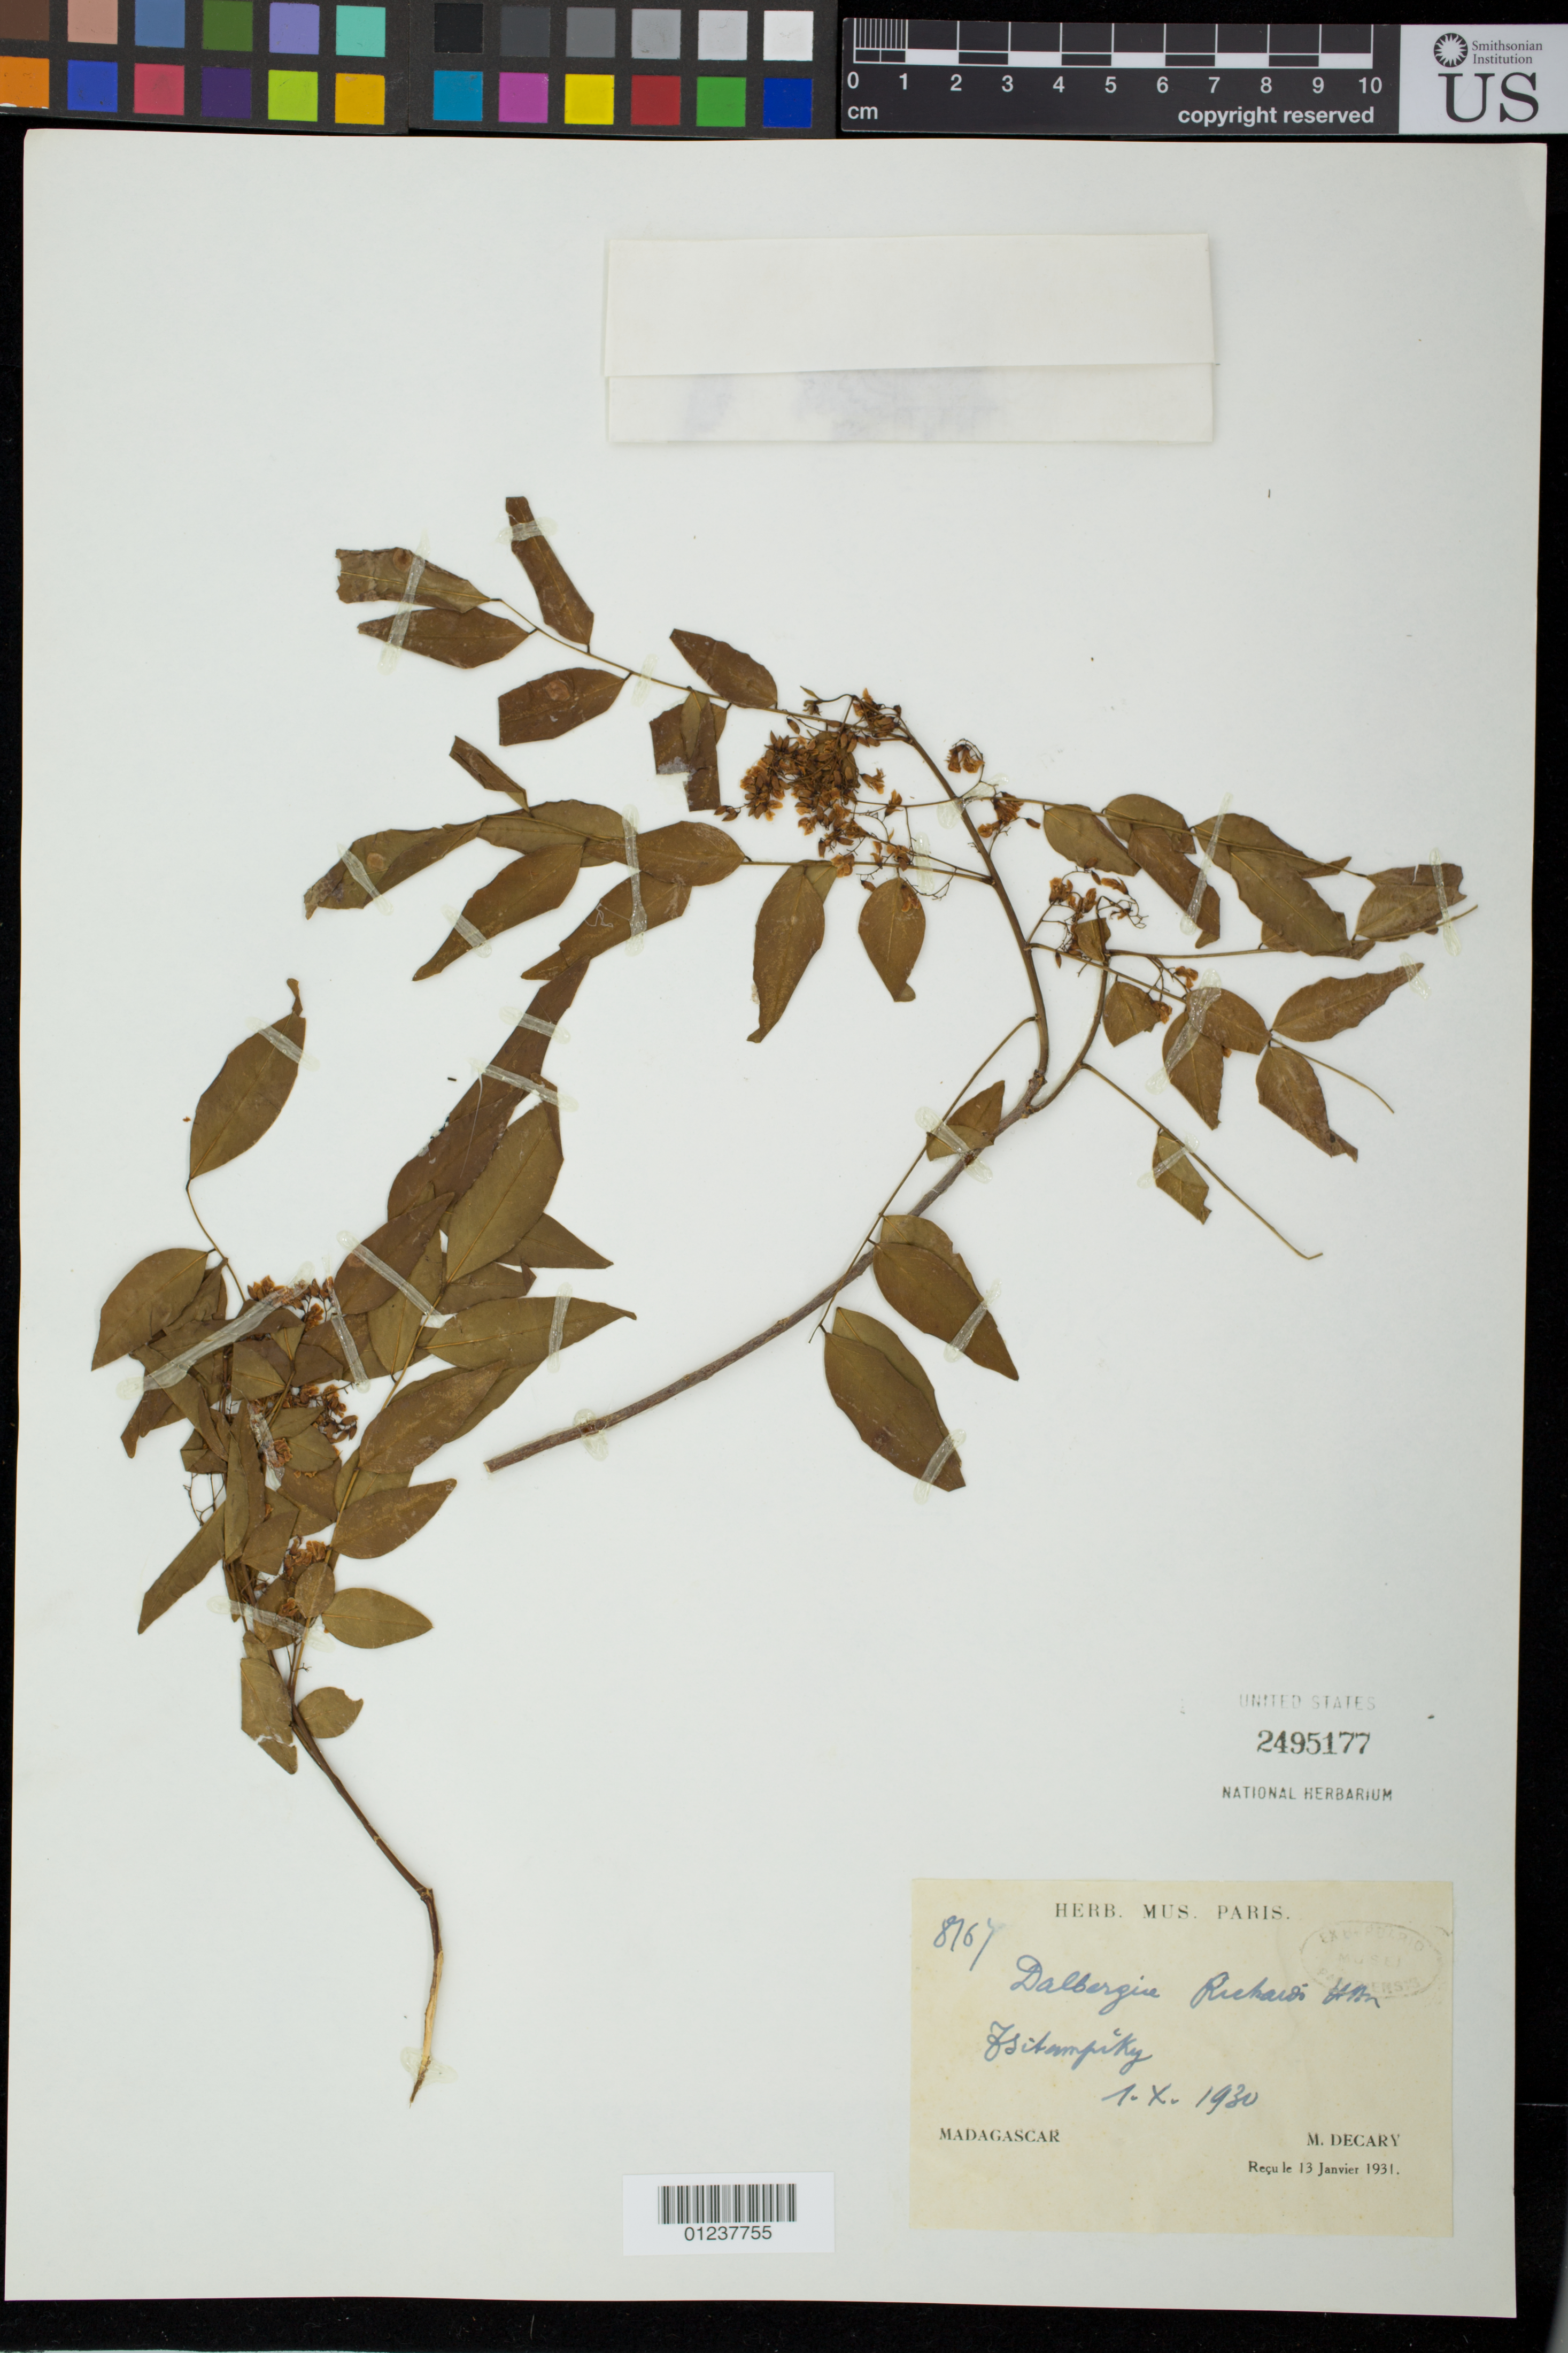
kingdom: Plantae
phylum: Tracheophyta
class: Magnoliopsida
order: Fabales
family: Fabaceae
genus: Dalbergia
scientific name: Dalbergia richardii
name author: Baill.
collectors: R. Decary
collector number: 8161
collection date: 1931-01-13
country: Madagascar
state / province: Menabe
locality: FS Ambiky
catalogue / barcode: US 2495177